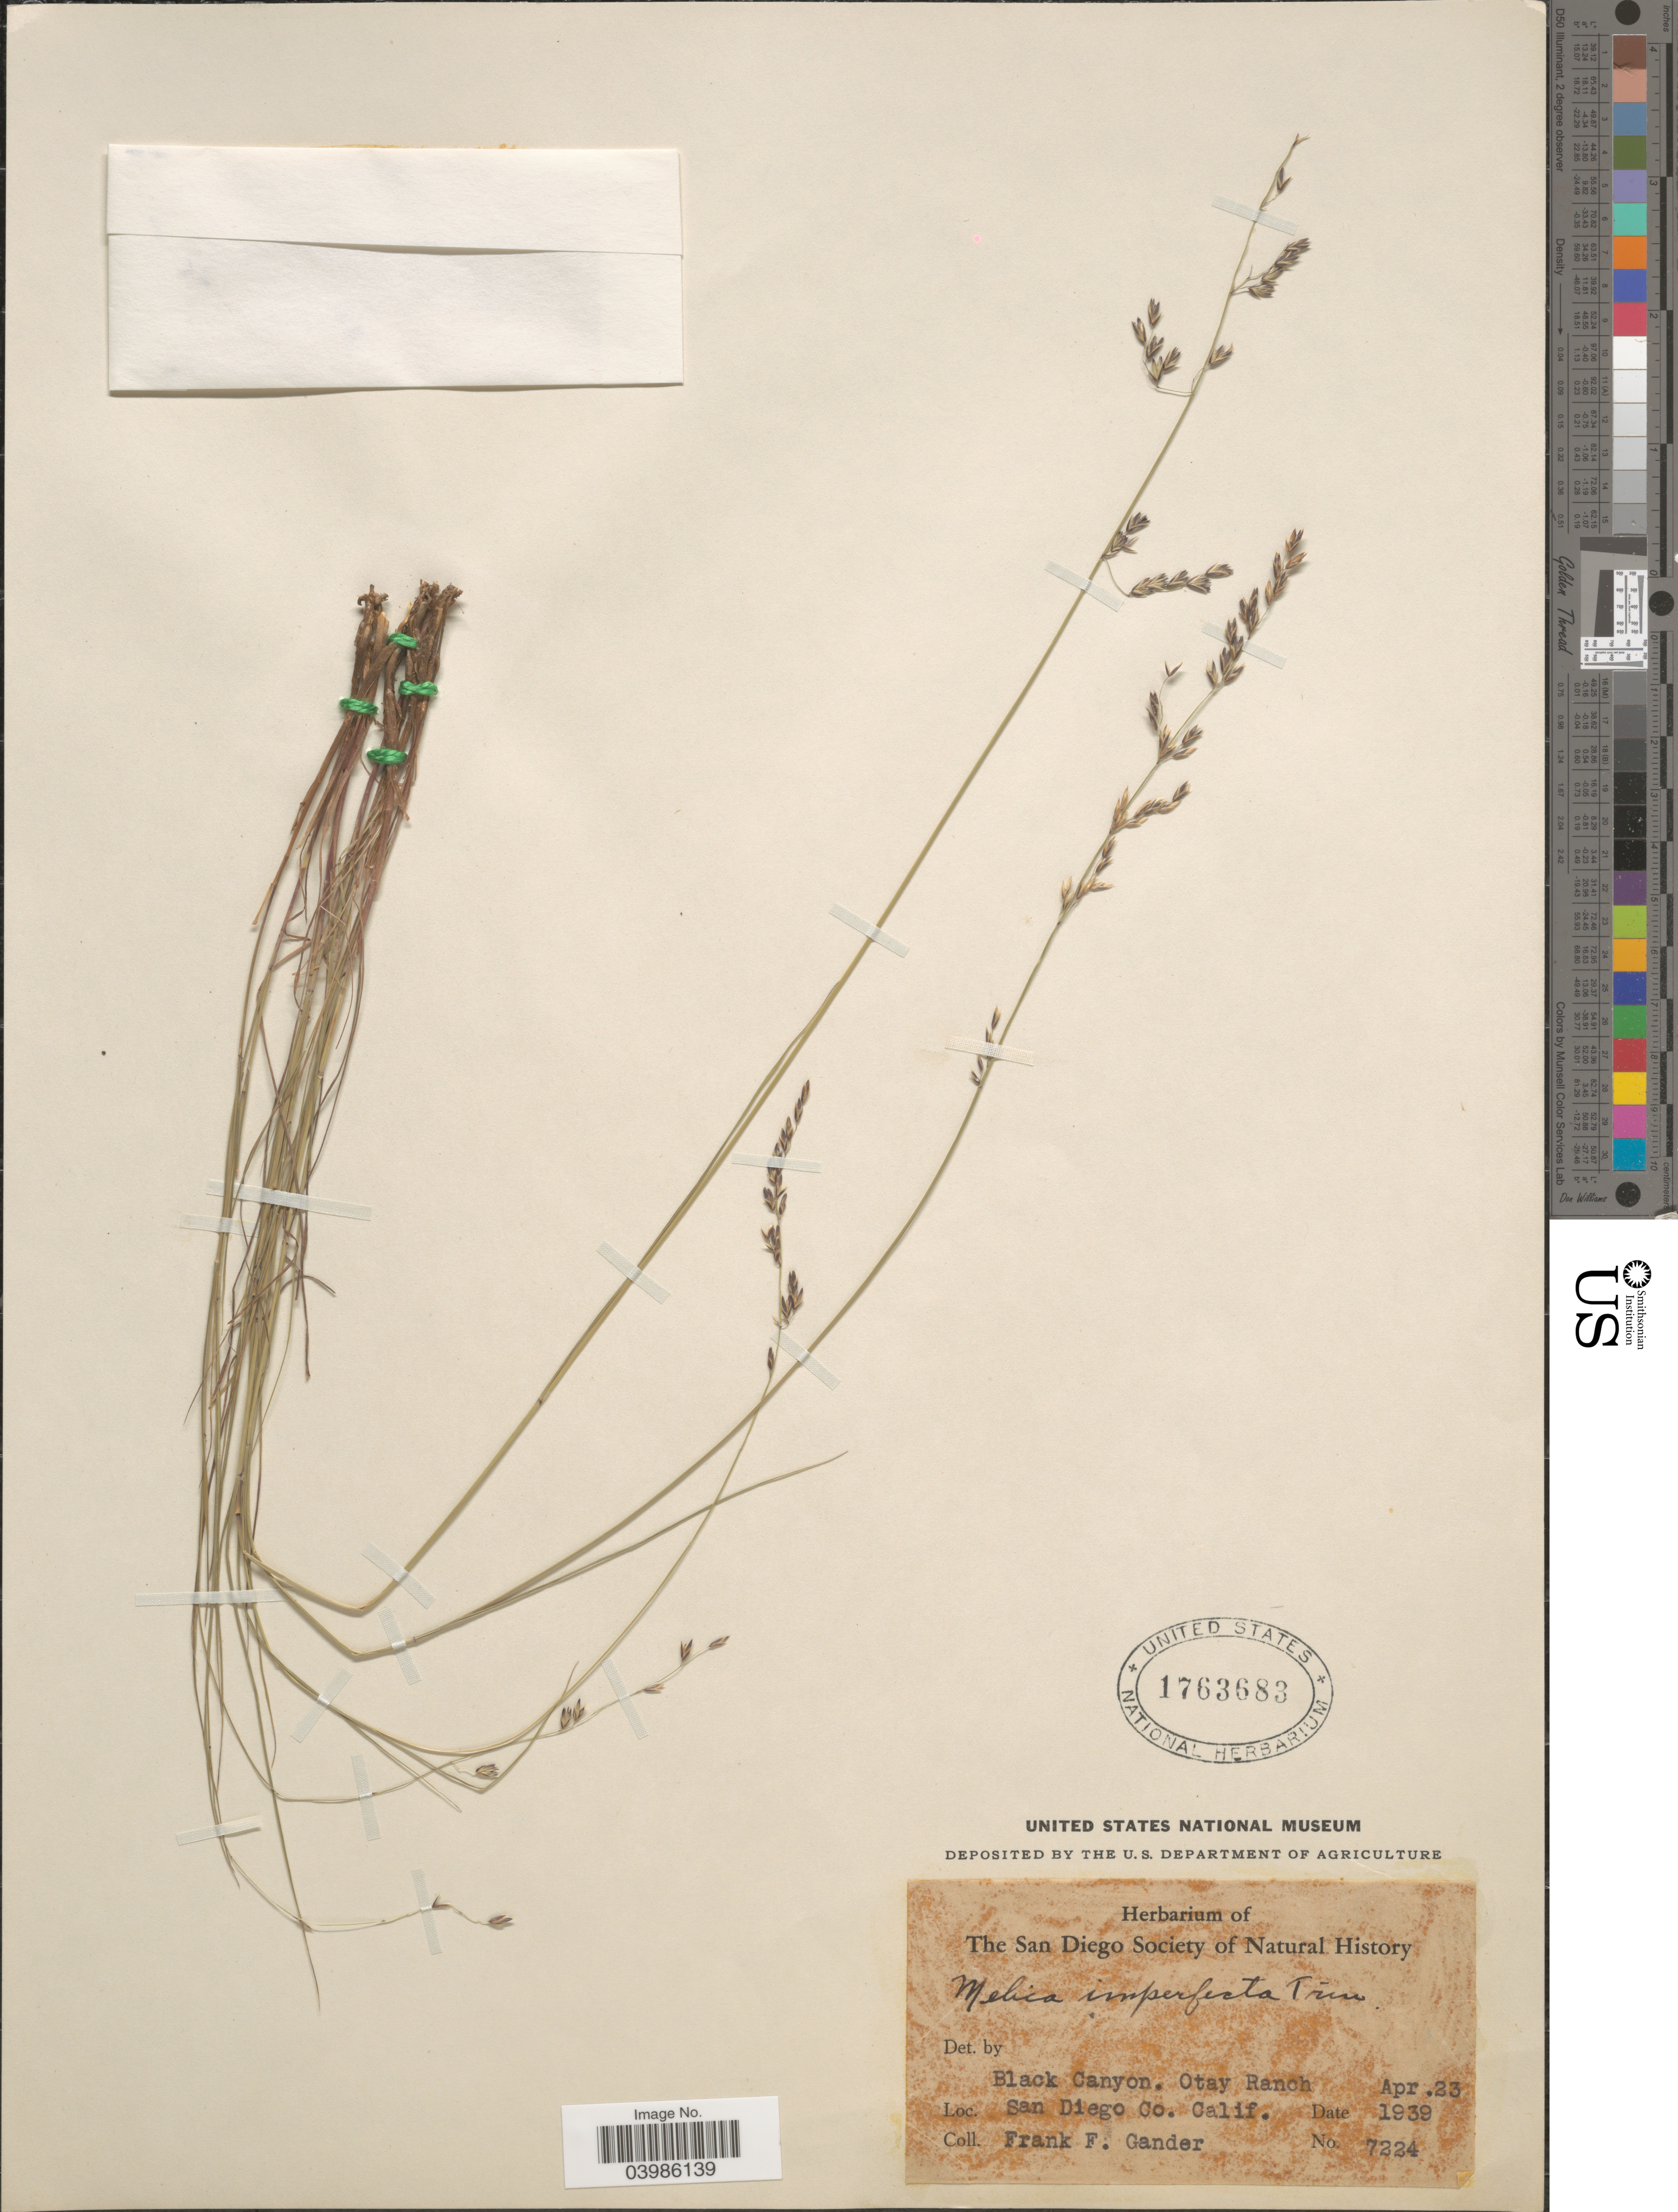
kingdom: Plantae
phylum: Tracheophyta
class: Liliopsida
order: Poales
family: Poaceae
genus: Melica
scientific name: Melica imperfecta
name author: Trin.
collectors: F. Gander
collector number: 7224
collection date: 1939-04-23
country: United States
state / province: California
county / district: San Diego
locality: Black Canyon. Otay Ranch. San Diego Co.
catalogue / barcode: US 1763683